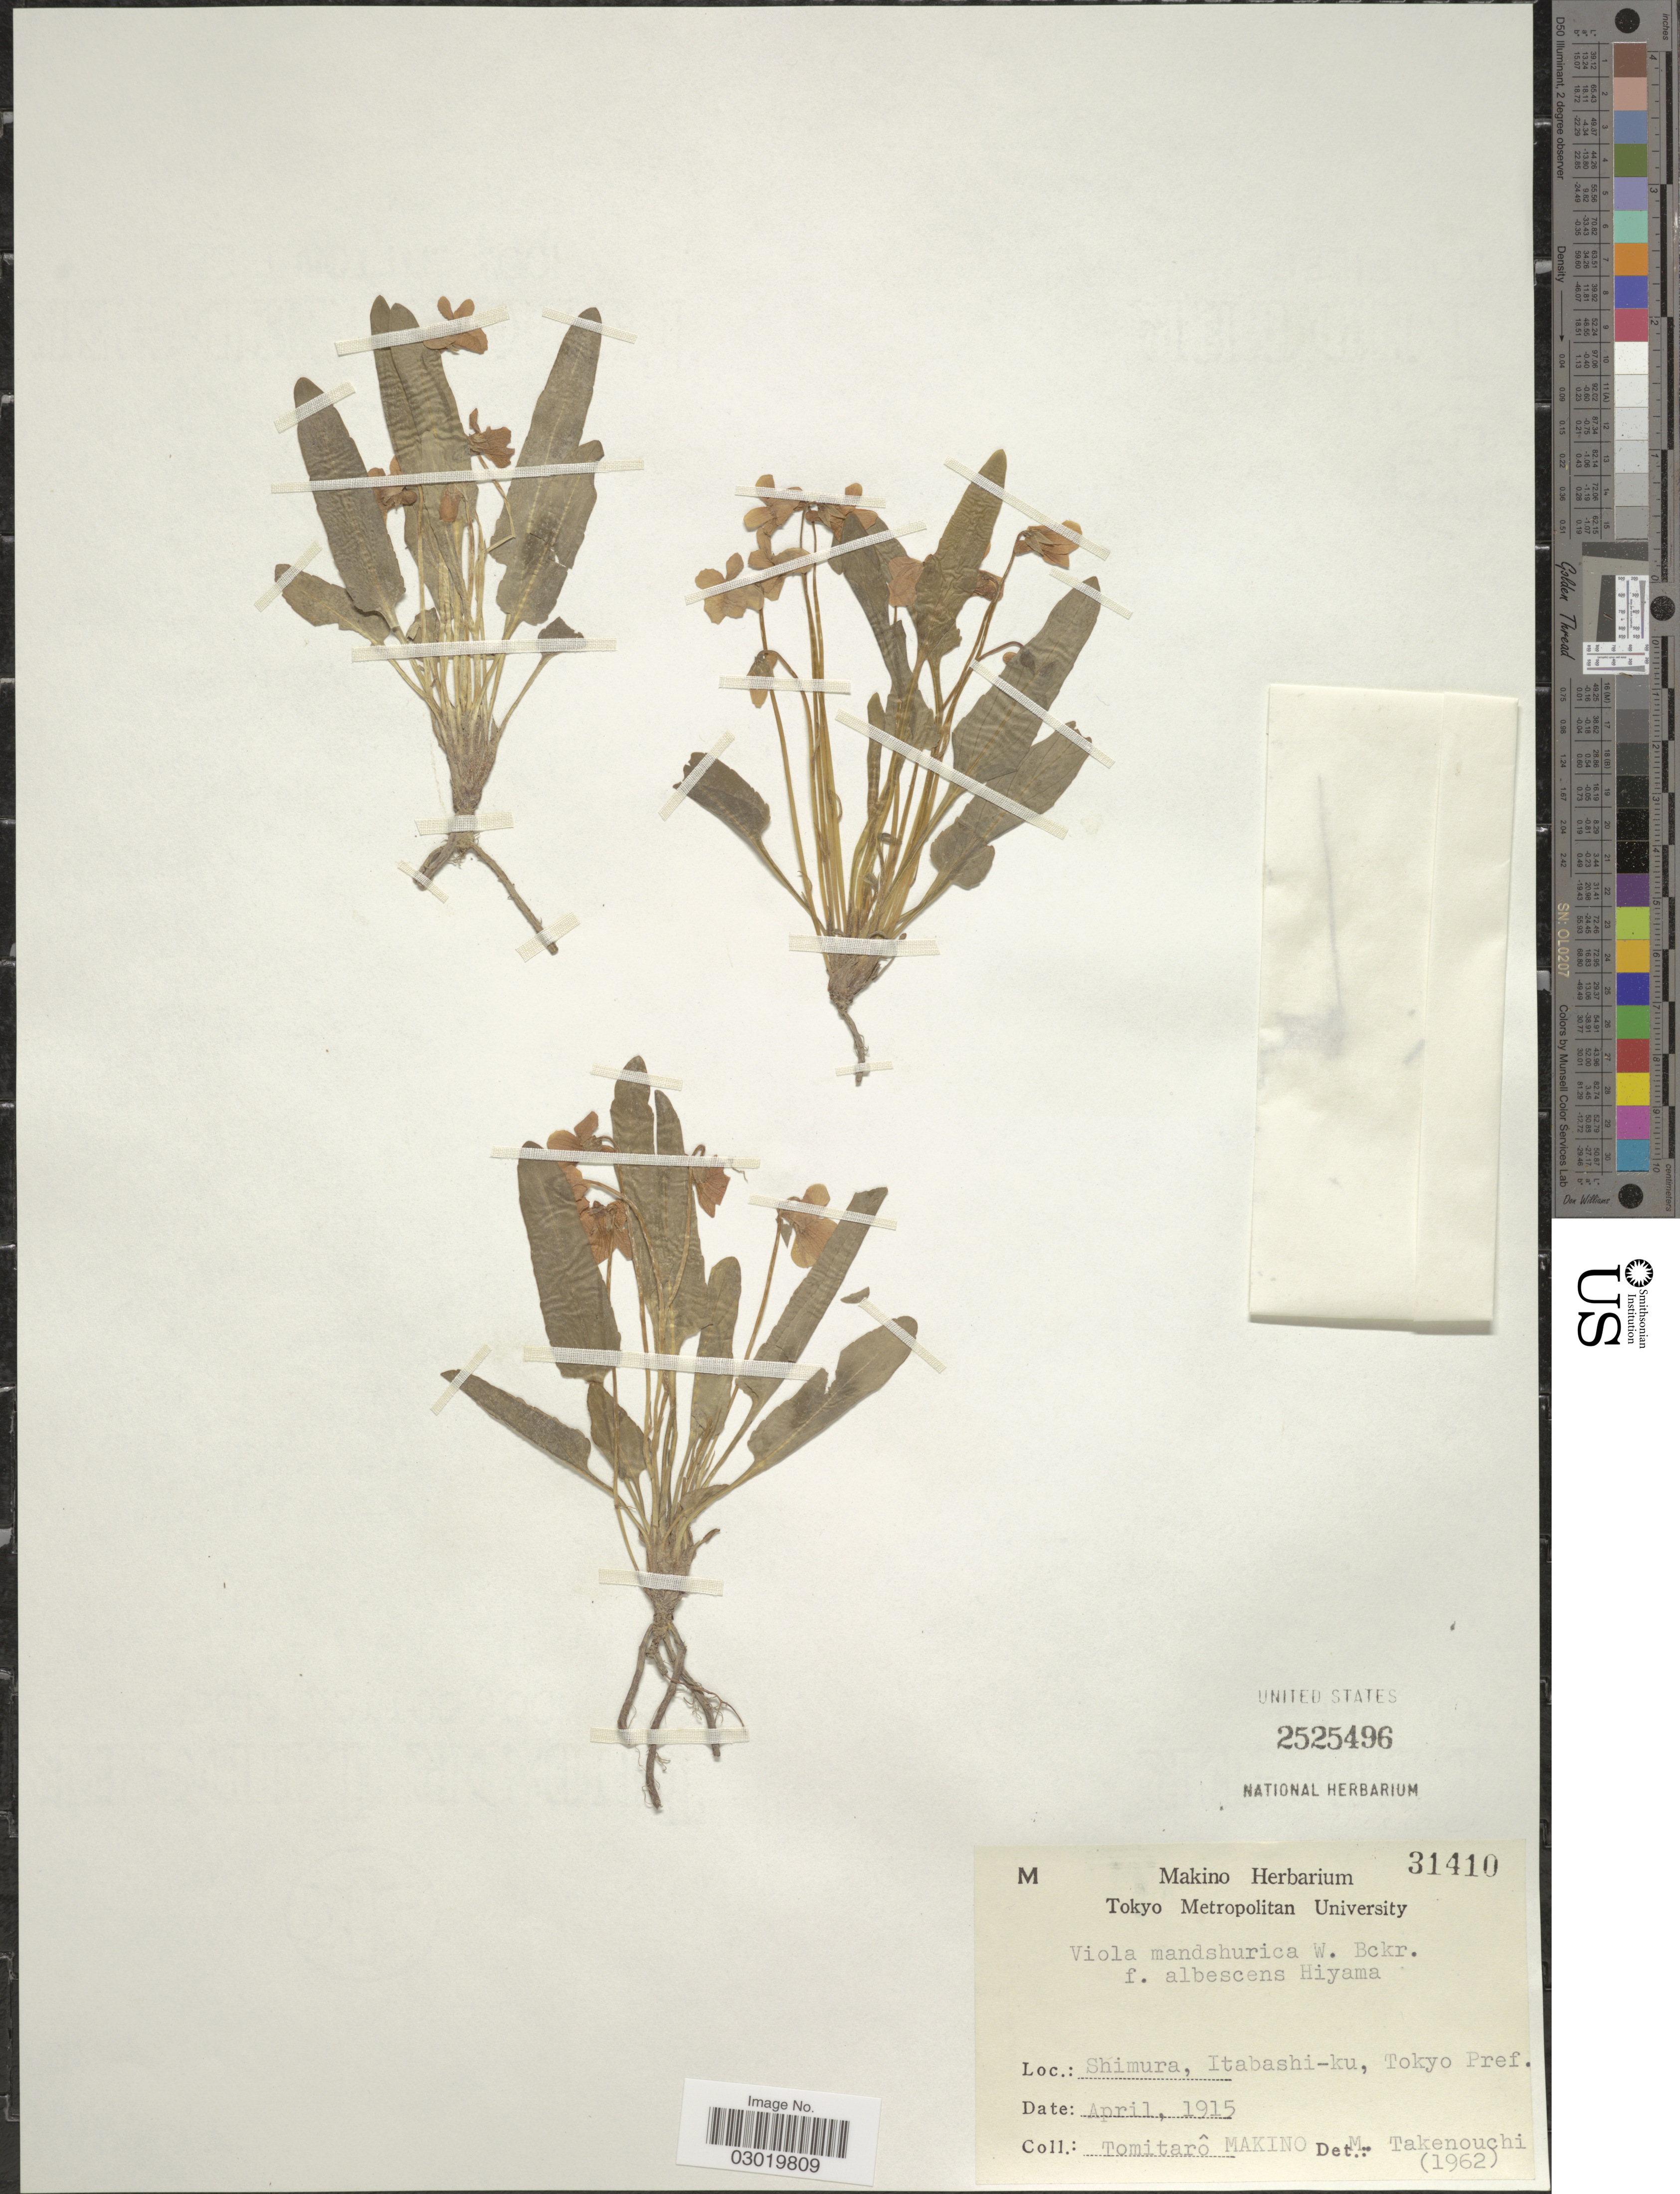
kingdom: Plantae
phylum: Tracheophyta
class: Magnoliopsida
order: Malpighiales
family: Violaceae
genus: Viola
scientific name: Viola mandshurica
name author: W. Becker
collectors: T. Makino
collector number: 31410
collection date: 1915-04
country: Japan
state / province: Tokyo, Federal City of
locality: Shimura, Itabashi-ku, Tokyo Pref.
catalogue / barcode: US 2525496